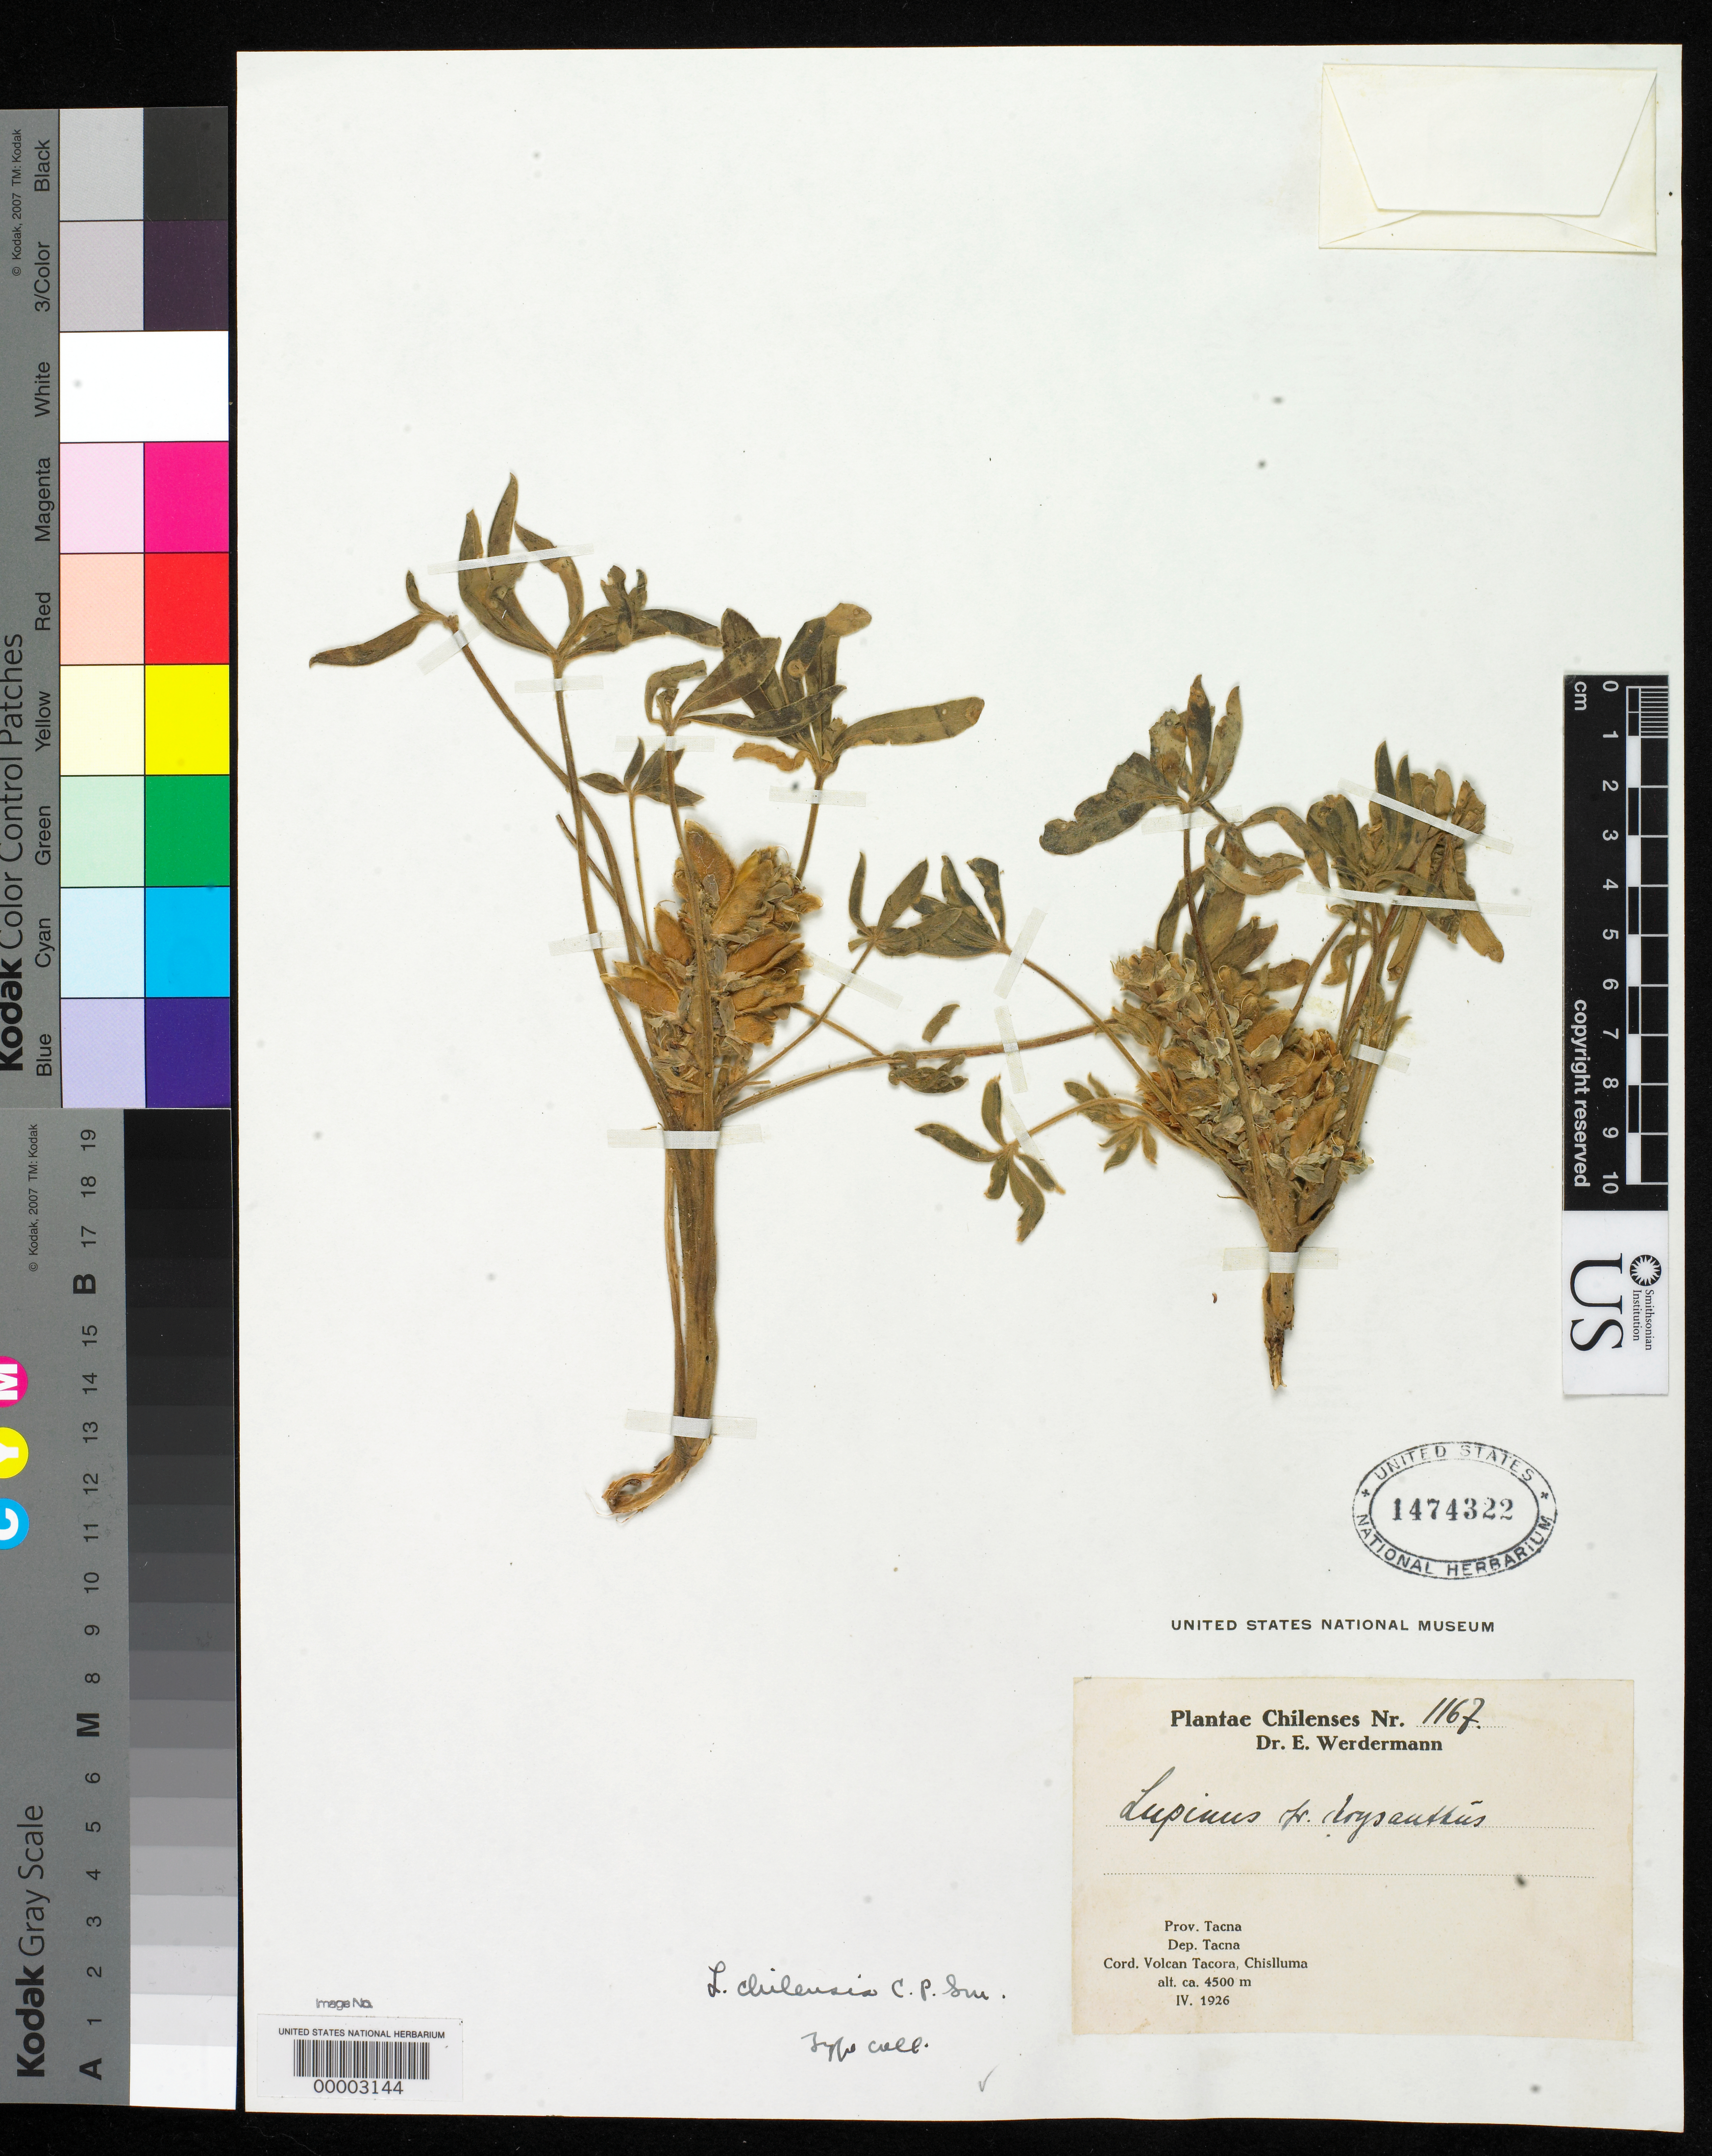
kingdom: Plantae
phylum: Tracheophyta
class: Magnoliopsida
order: Fabales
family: Fabaceae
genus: Lupinus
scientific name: Lupinus chilensis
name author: C.P. Sm.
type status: Isotype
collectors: E. Werdermann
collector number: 1167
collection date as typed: Apr 1926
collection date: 1926-04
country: Peru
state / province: Tacna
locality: Volcan Tacora, Chislluma.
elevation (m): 4500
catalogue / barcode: US 1474322